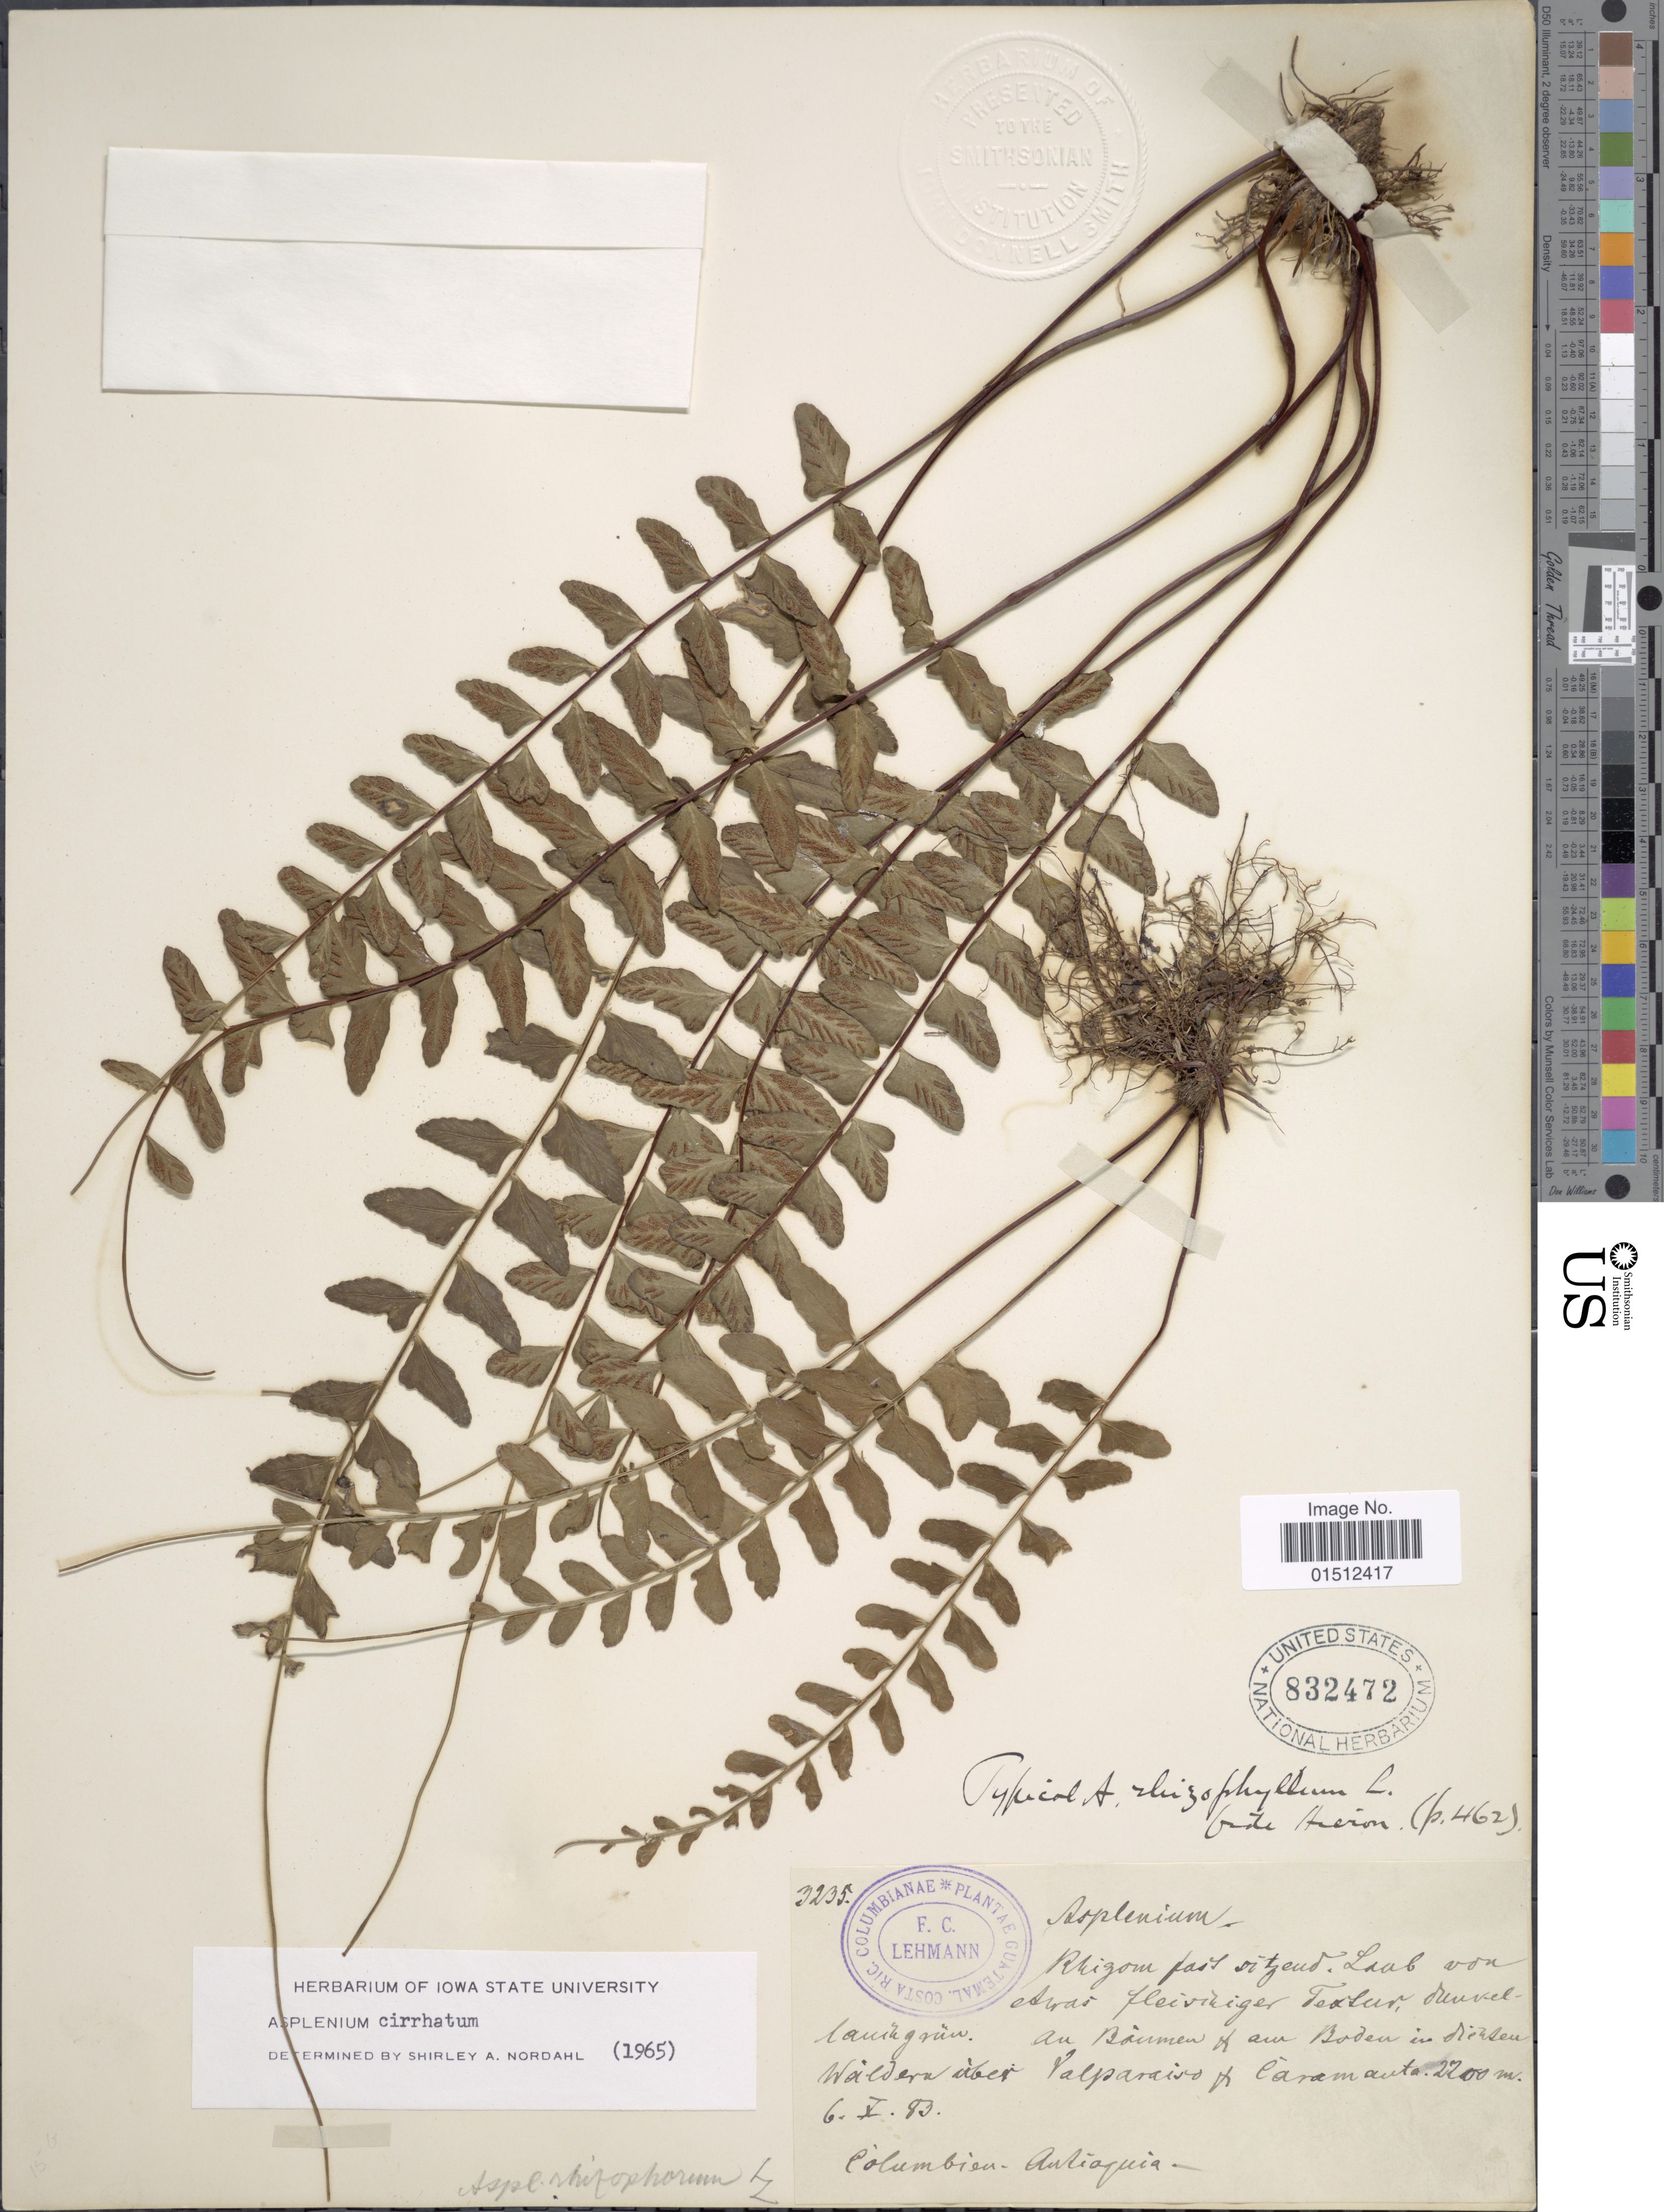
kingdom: Plantae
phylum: Tracheophyta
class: Polypodiopsida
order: Polypodiales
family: Aspleniaceae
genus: Asplenium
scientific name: Asplenium radicans var. cirrhatum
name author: (Rich. ex Willd.) Rosenst.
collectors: F. C. Lehmann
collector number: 3235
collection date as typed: Transcribed d/m/y: 6/10/83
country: Colombia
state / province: Antioquia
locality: Valparaiso, Caramanta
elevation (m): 2200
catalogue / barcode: US 832472